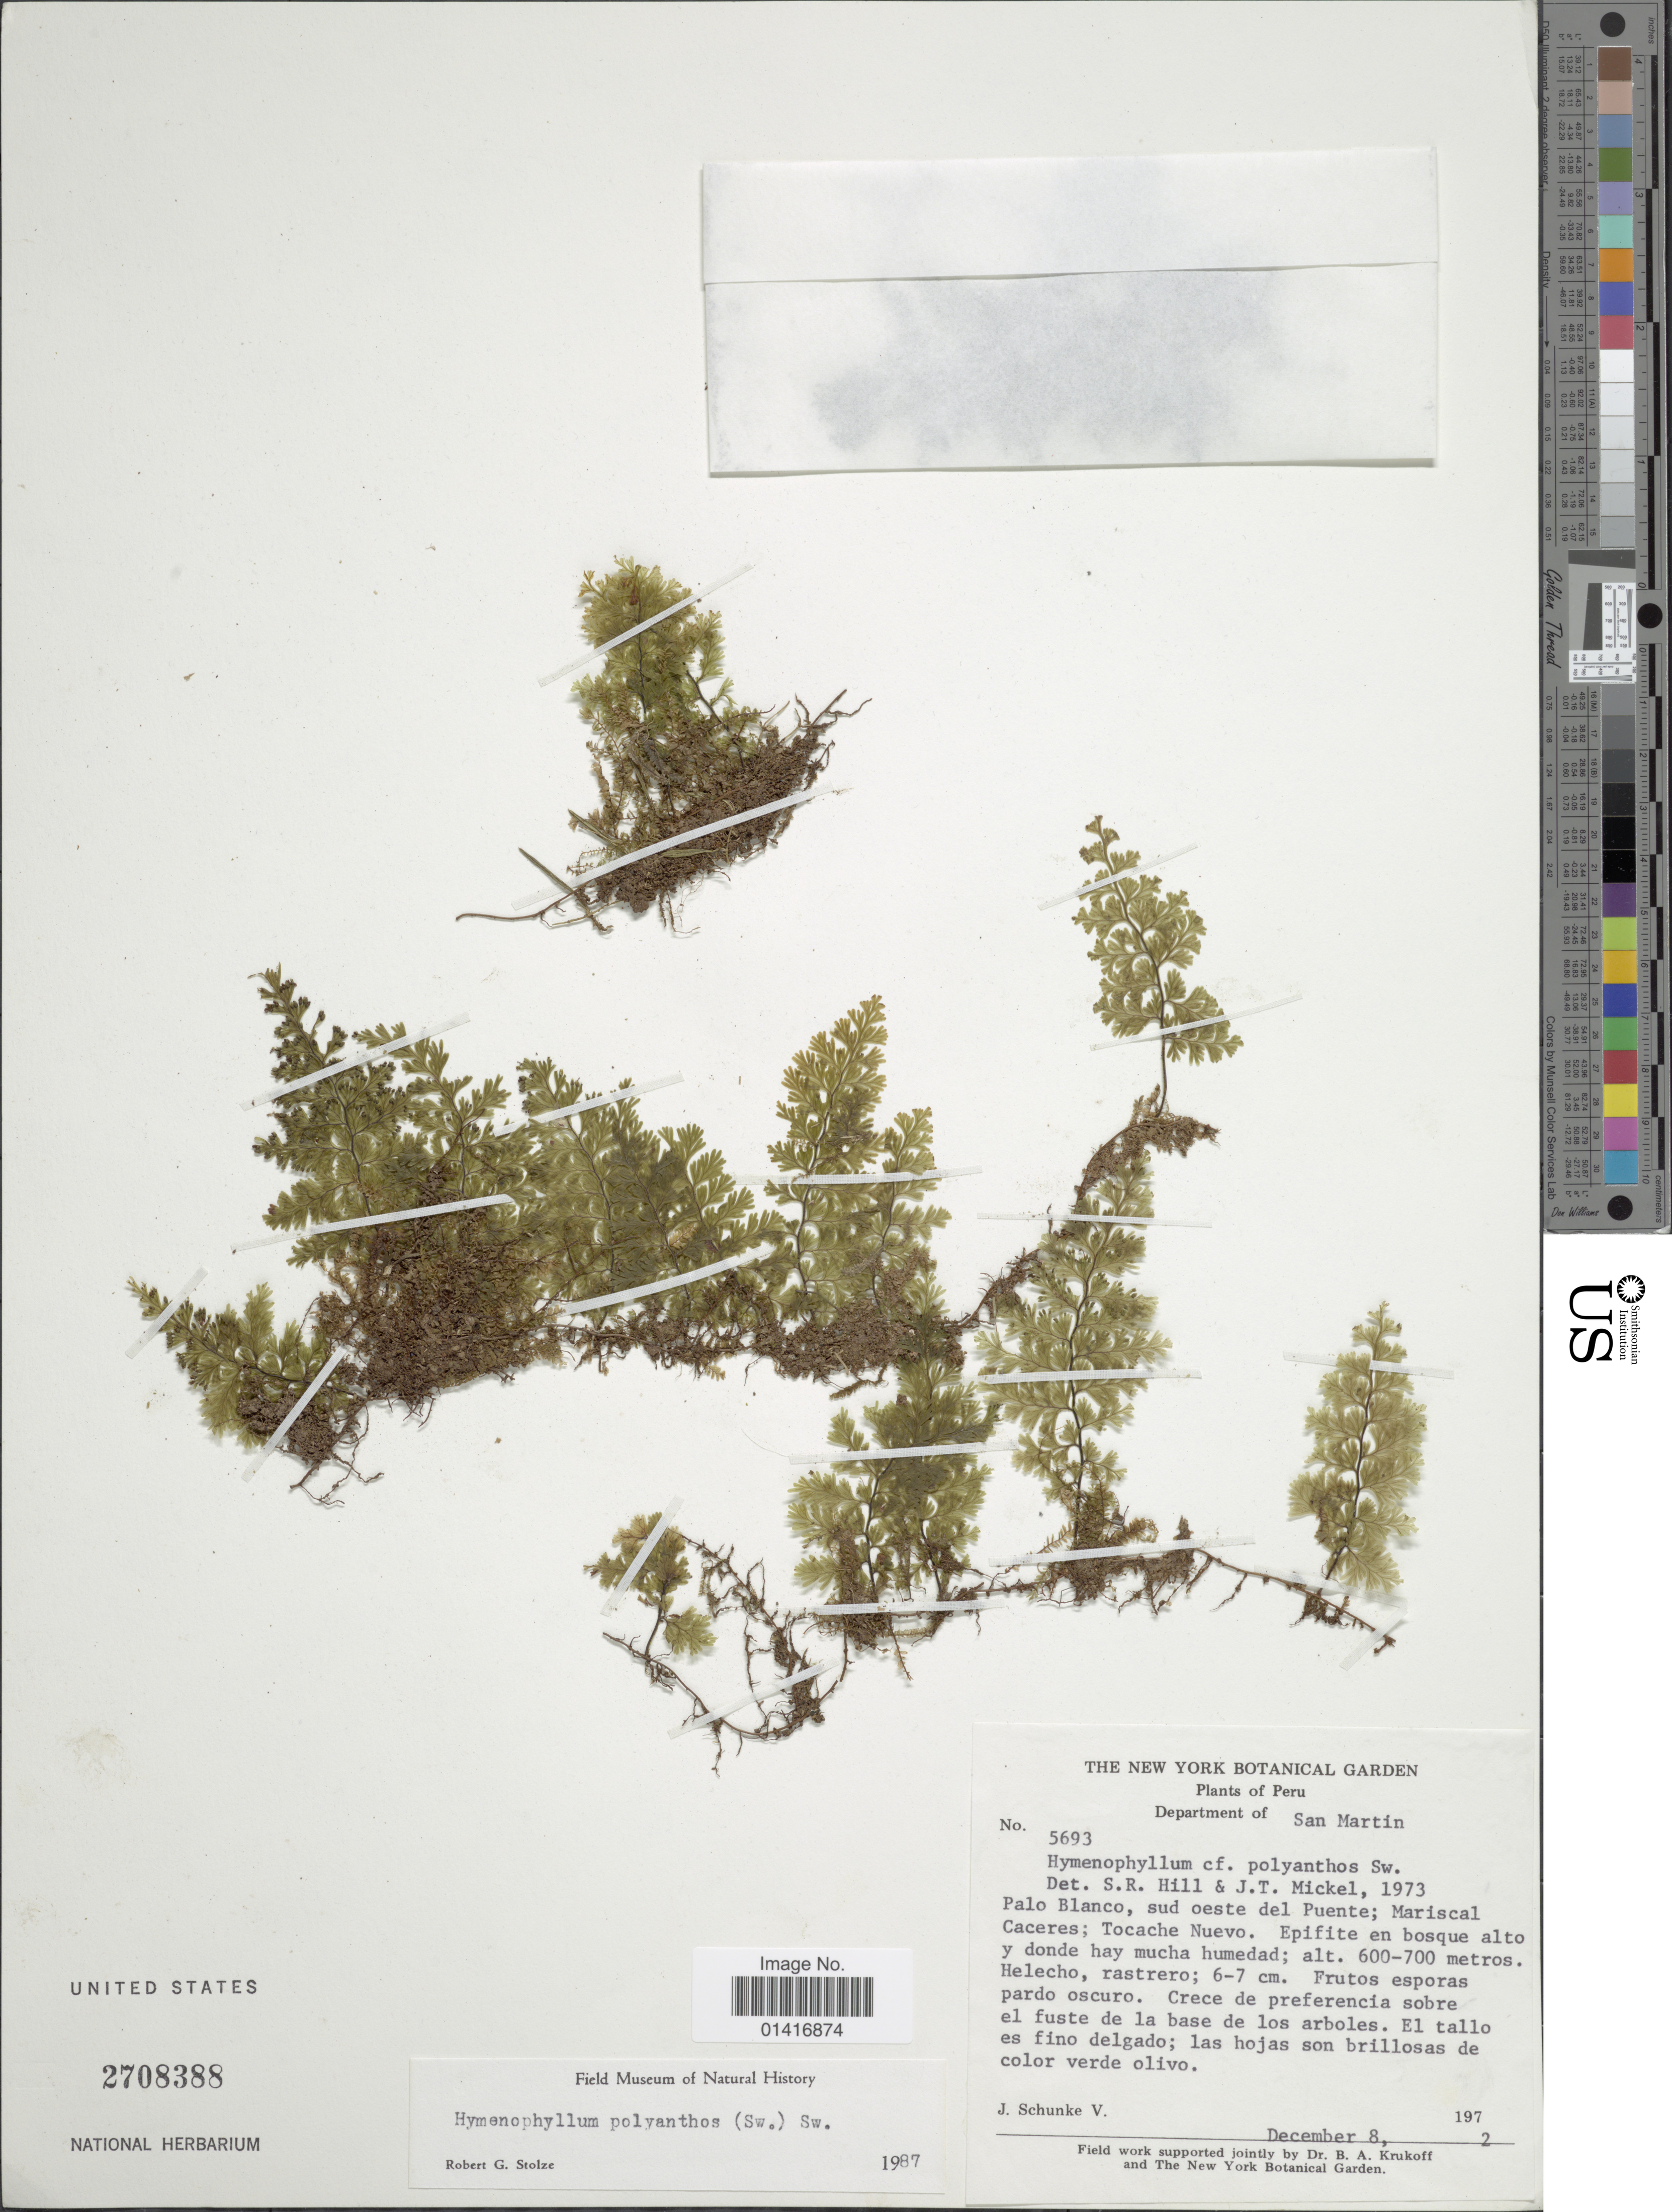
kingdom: Plantae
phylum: Tracheophyta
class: Polypodiopsida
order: Hymenophyllales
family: Hymenophyllaceae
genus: Hymenophyllum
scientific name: Hymenophyllum polyanthos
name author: (Sw.) Sw.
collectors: J. Schunke Vigo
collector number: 5693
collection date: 1972-12-08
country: Peru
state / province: San Martín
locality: Palo Blanco, sud oest del Puente; Mariscal Caceres, Tocache Nuevo.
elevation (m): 600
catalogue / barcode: US 2708388